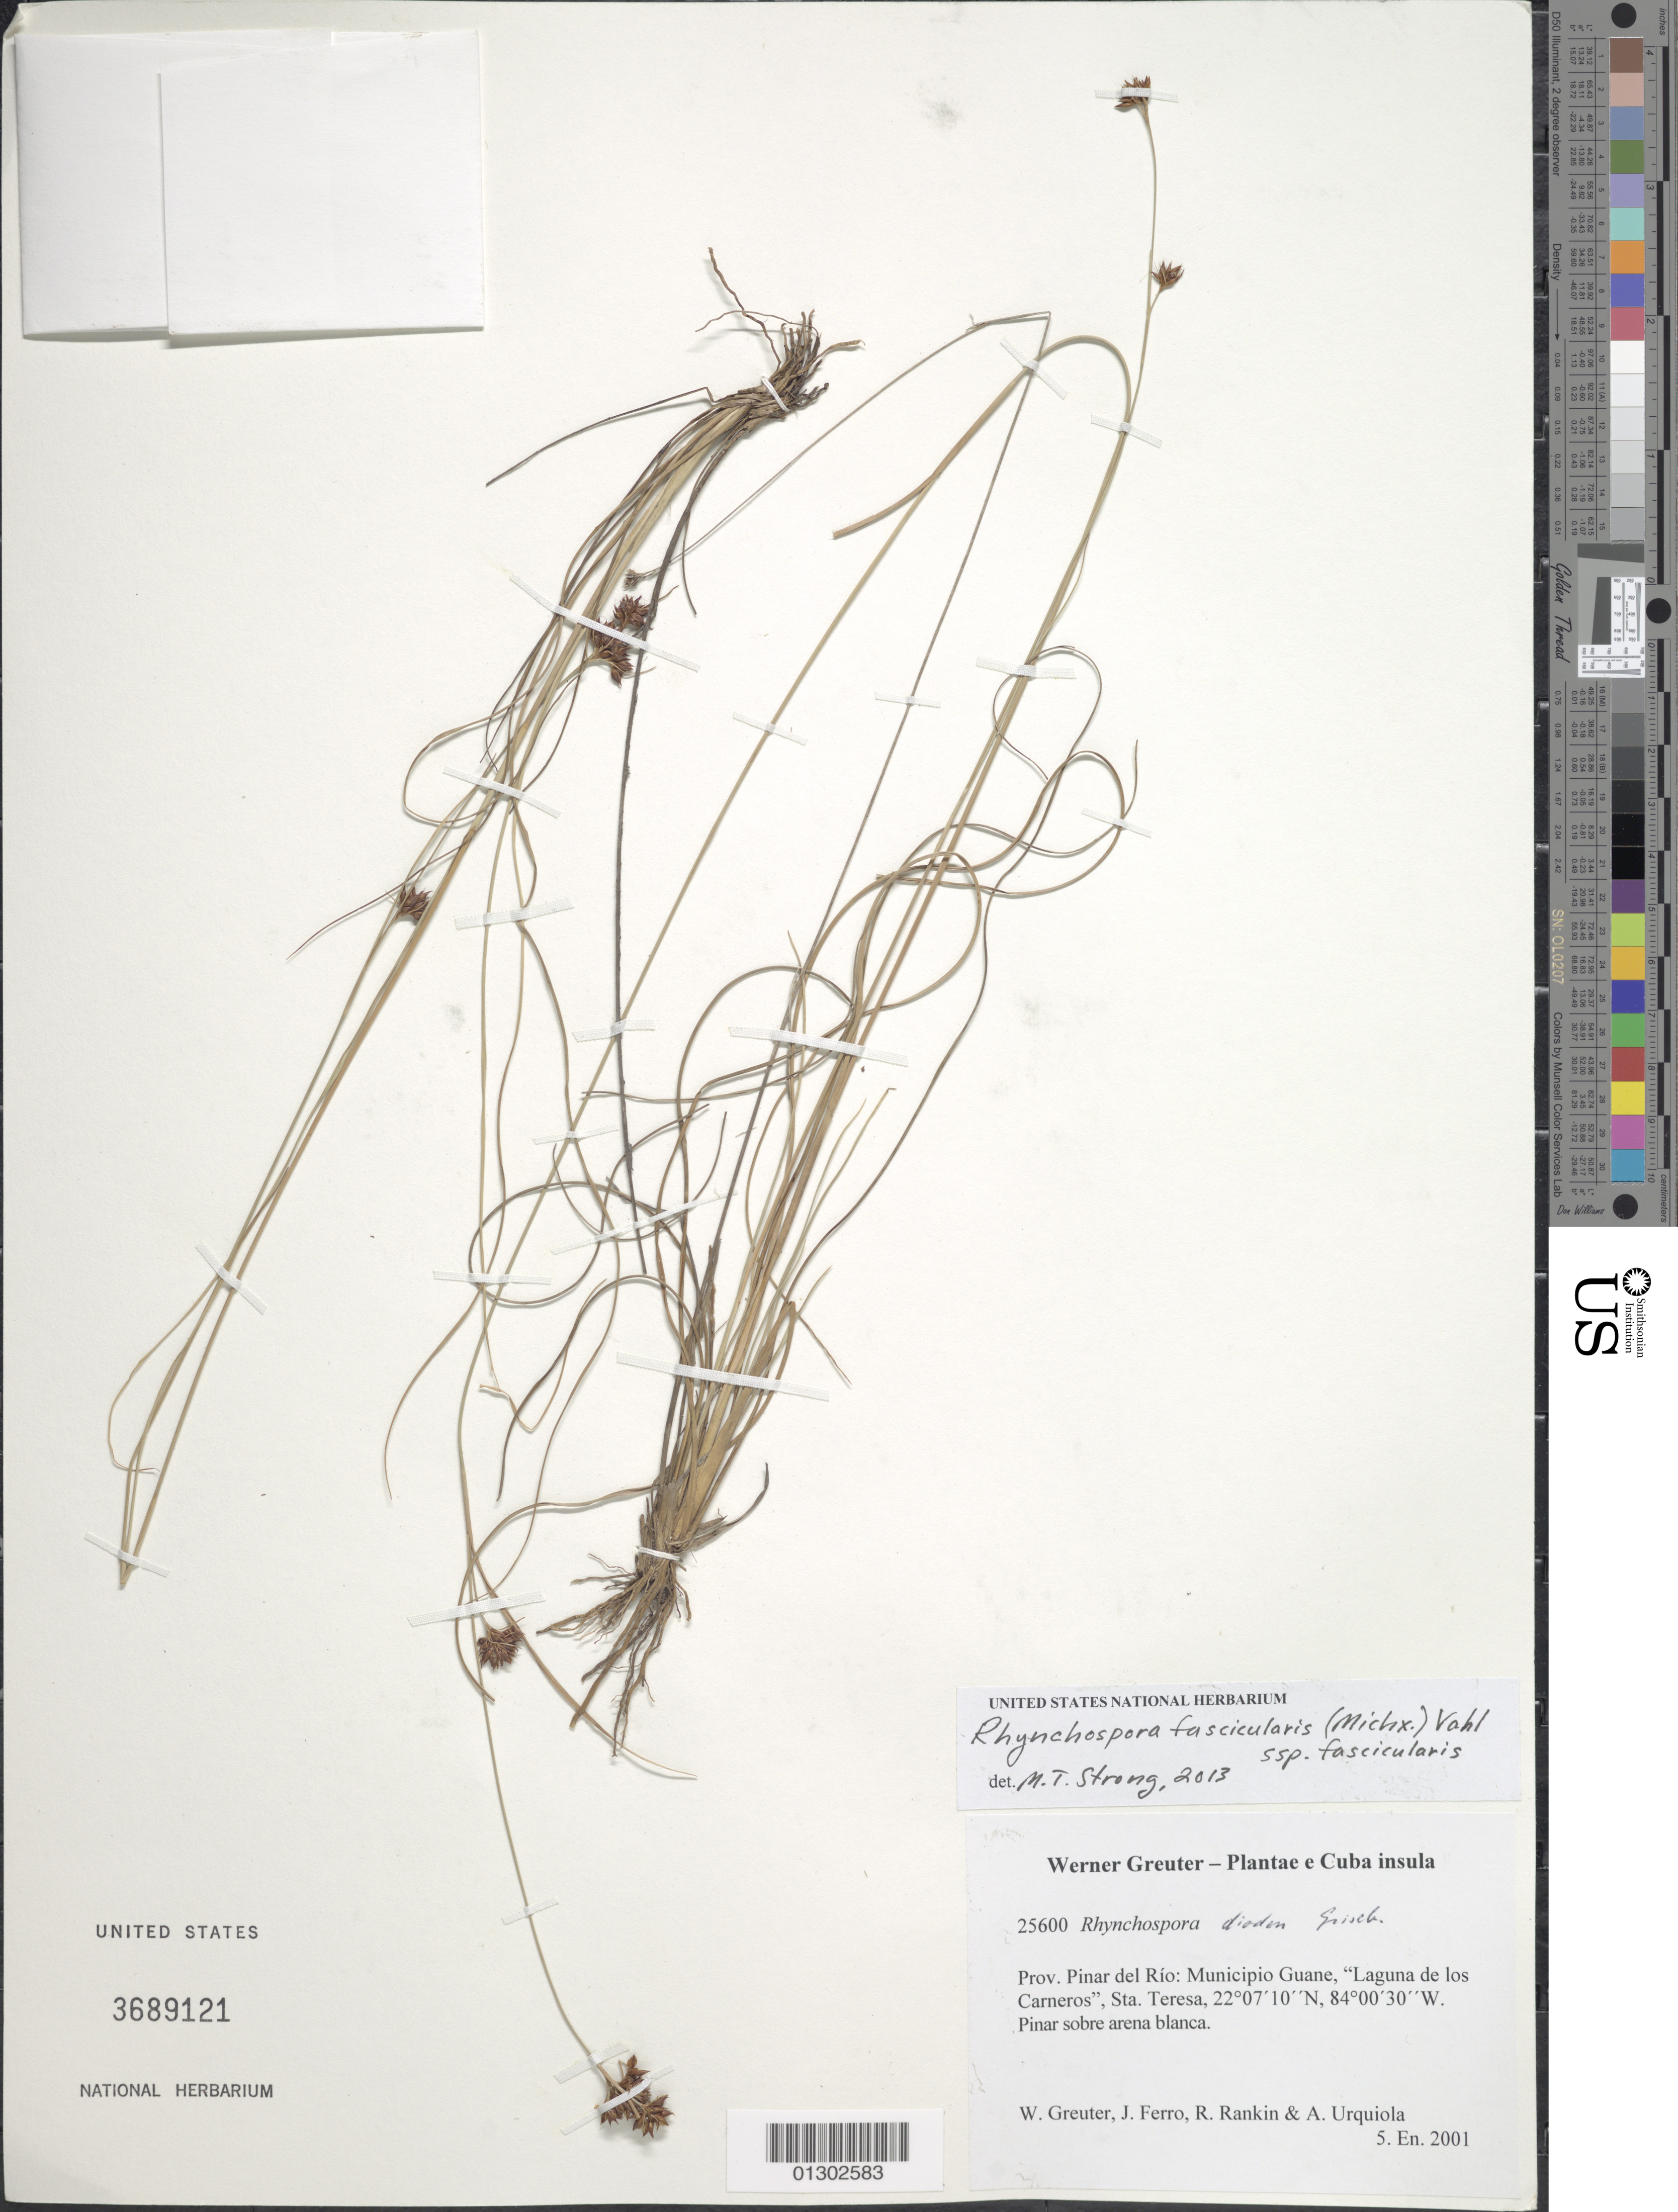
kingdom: Plantae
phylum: Tracheophyta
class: Liliopsida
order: Poales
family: Cyperaceae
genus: Rhynchospora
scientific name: Rhynchospora fascicularis subsp. fascicularis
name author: (Michx.) Vahl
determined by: Strong, M. T., (US), Smithsonian Institution - National Museum of Natural History (UNITED STATES)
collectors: W. R. Greuter, J. Ferro, R. Rankin Rodriguez & A. Urquiola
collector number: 25600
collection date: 2001-01-05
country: Cuba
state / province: Pinar del Rio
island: Cuba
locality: Muncipio Guane, "Laguna de los Carneros", Sta. Teresa.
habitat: Pinar sobre arena blanca.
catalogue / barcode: US 3689121